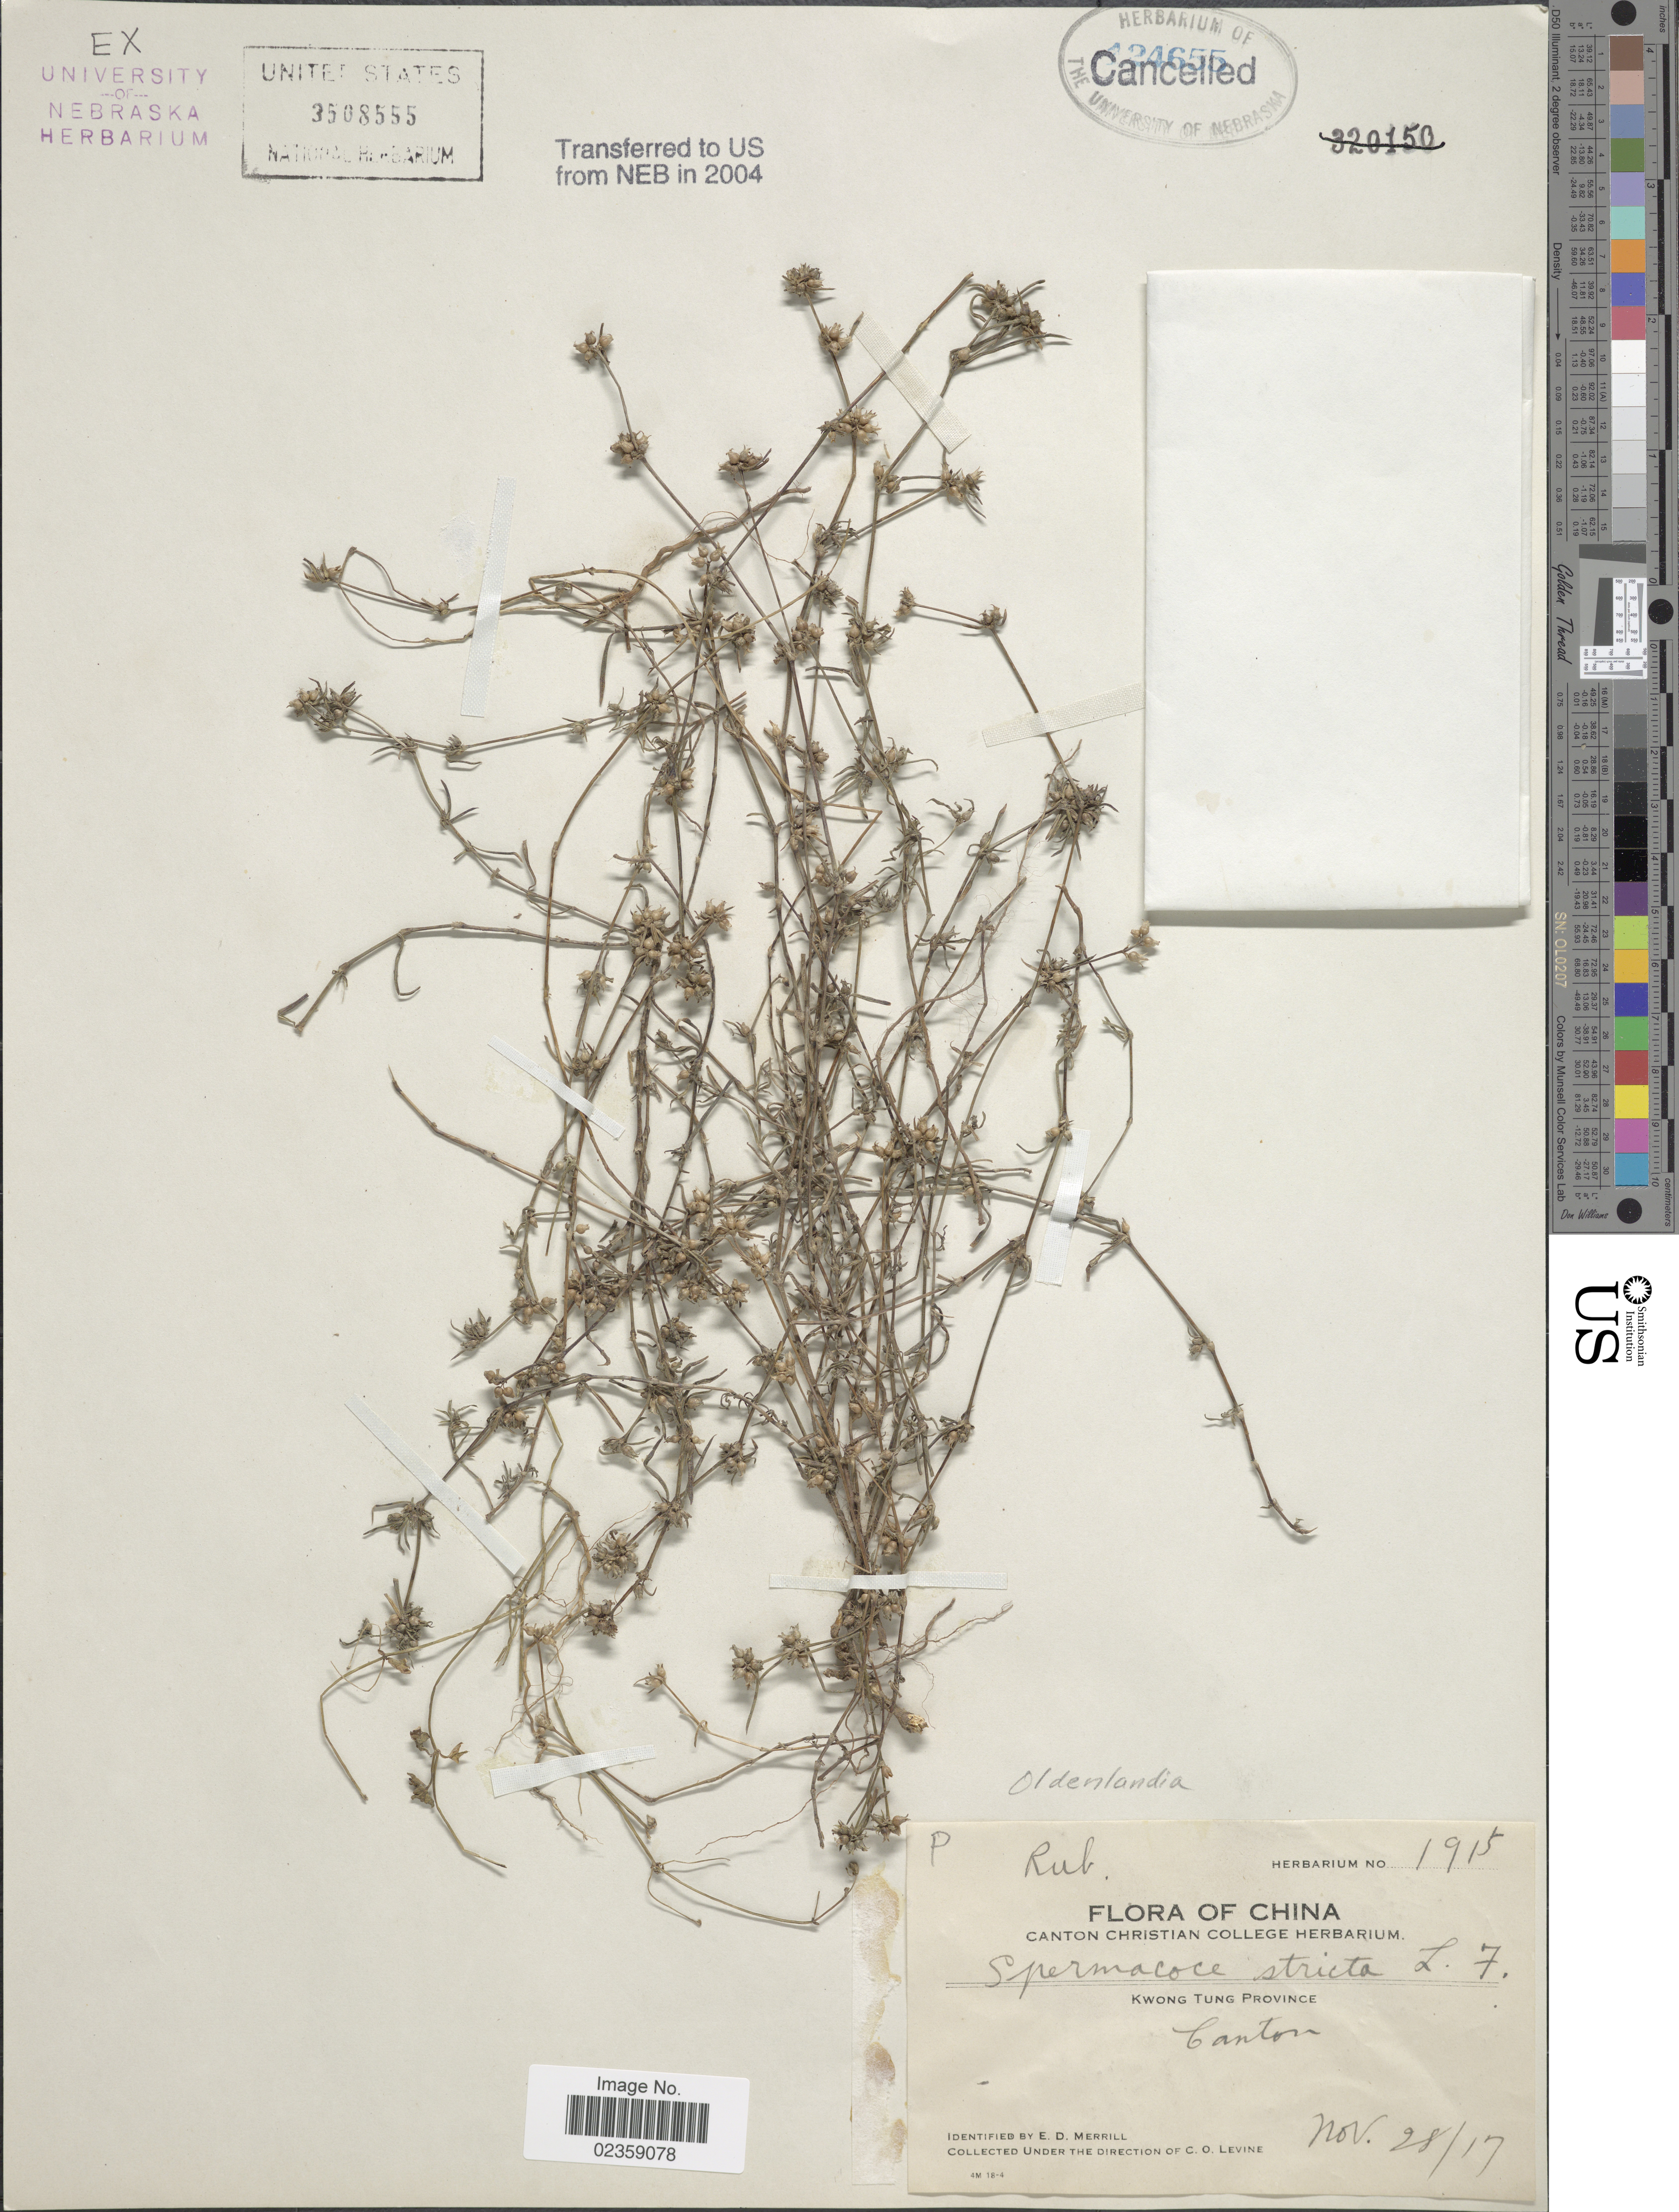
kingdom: Plantae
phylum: Tracheophyta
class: Magnoliopsida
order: Gentianales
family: Rubiaceae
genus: Oldenlandia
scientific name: Oldenlandia sp.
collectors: E. D. Merrill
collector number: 1915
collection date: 1917-11-28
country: China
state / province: Guangdong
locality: Kwong Tung Province. Canton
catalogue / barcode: US 3508555